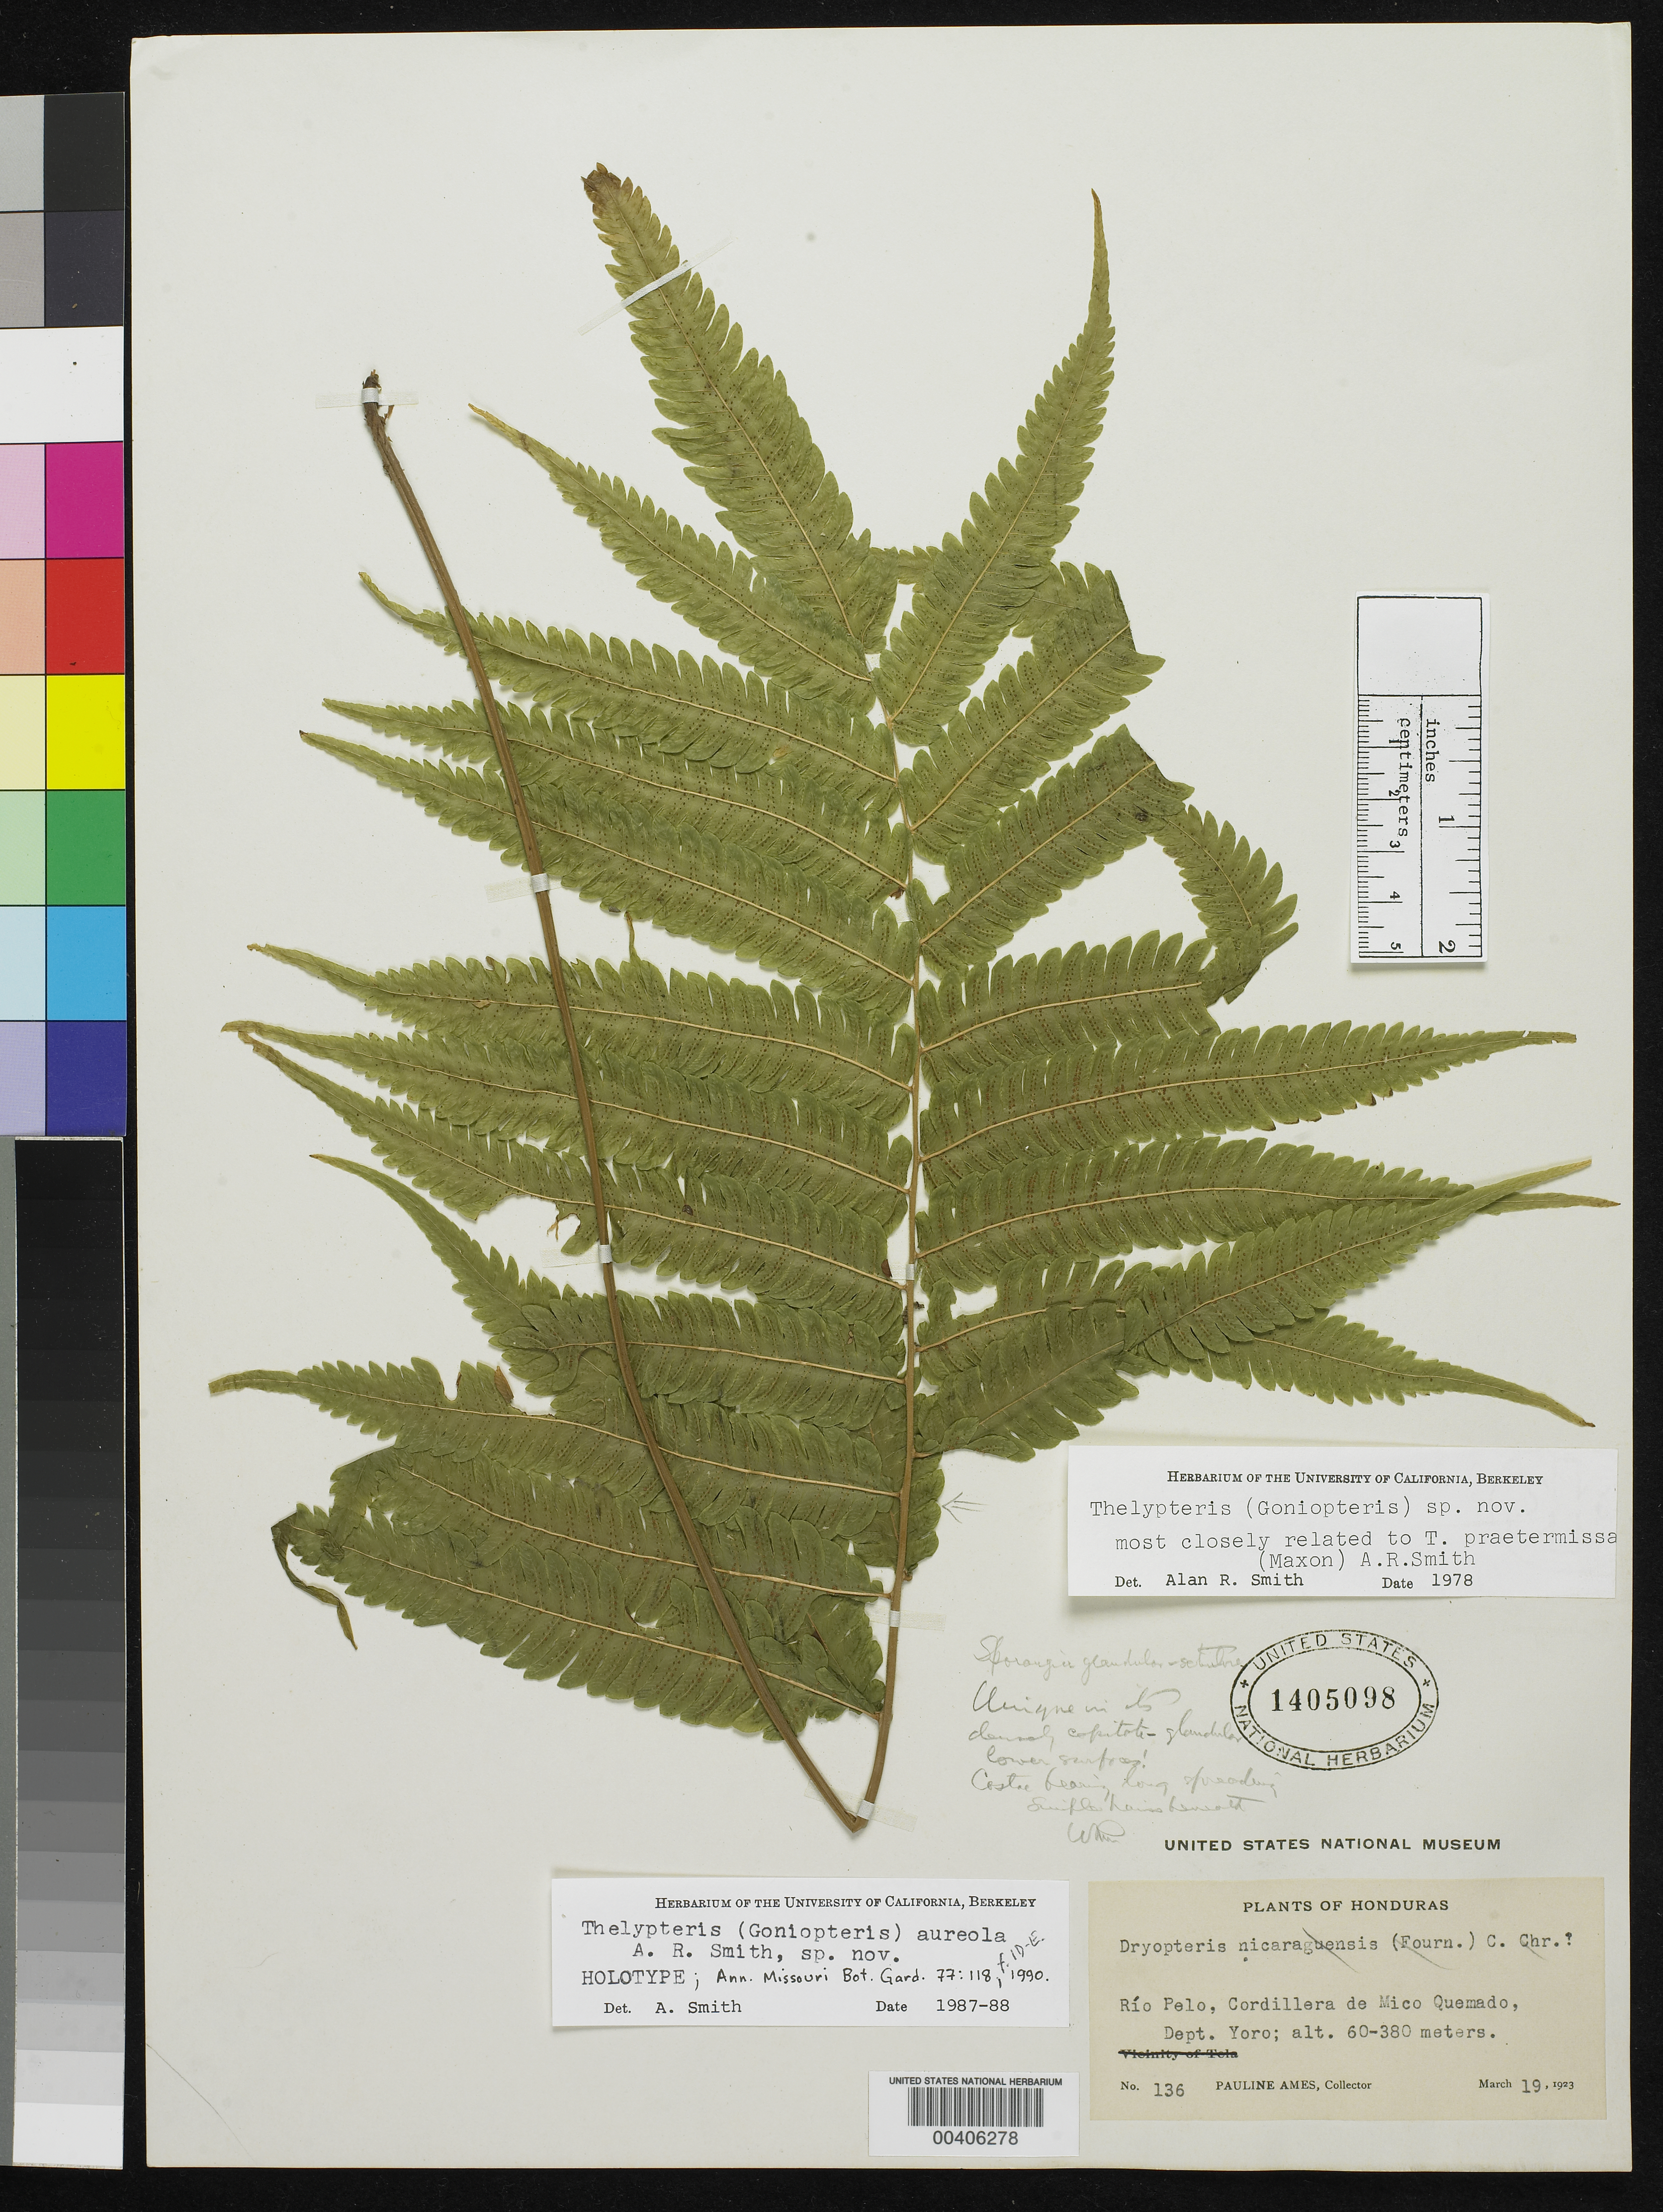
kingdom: Plantae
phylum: Tracheophyta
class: Polypodiopsida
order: Polypodiales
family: Thelypteridaceae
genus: Thelypteris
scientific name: Thelypteris aureola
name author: A.R. Sm.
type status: Holotype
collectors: P. Ames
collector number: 136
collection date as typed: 19 Mar 1923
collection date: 1923-03-19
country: Honduras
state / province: Yoro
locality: Rio Pelo, Cordillera de Mico Quemado.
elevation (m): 60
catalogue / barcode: US 1405098